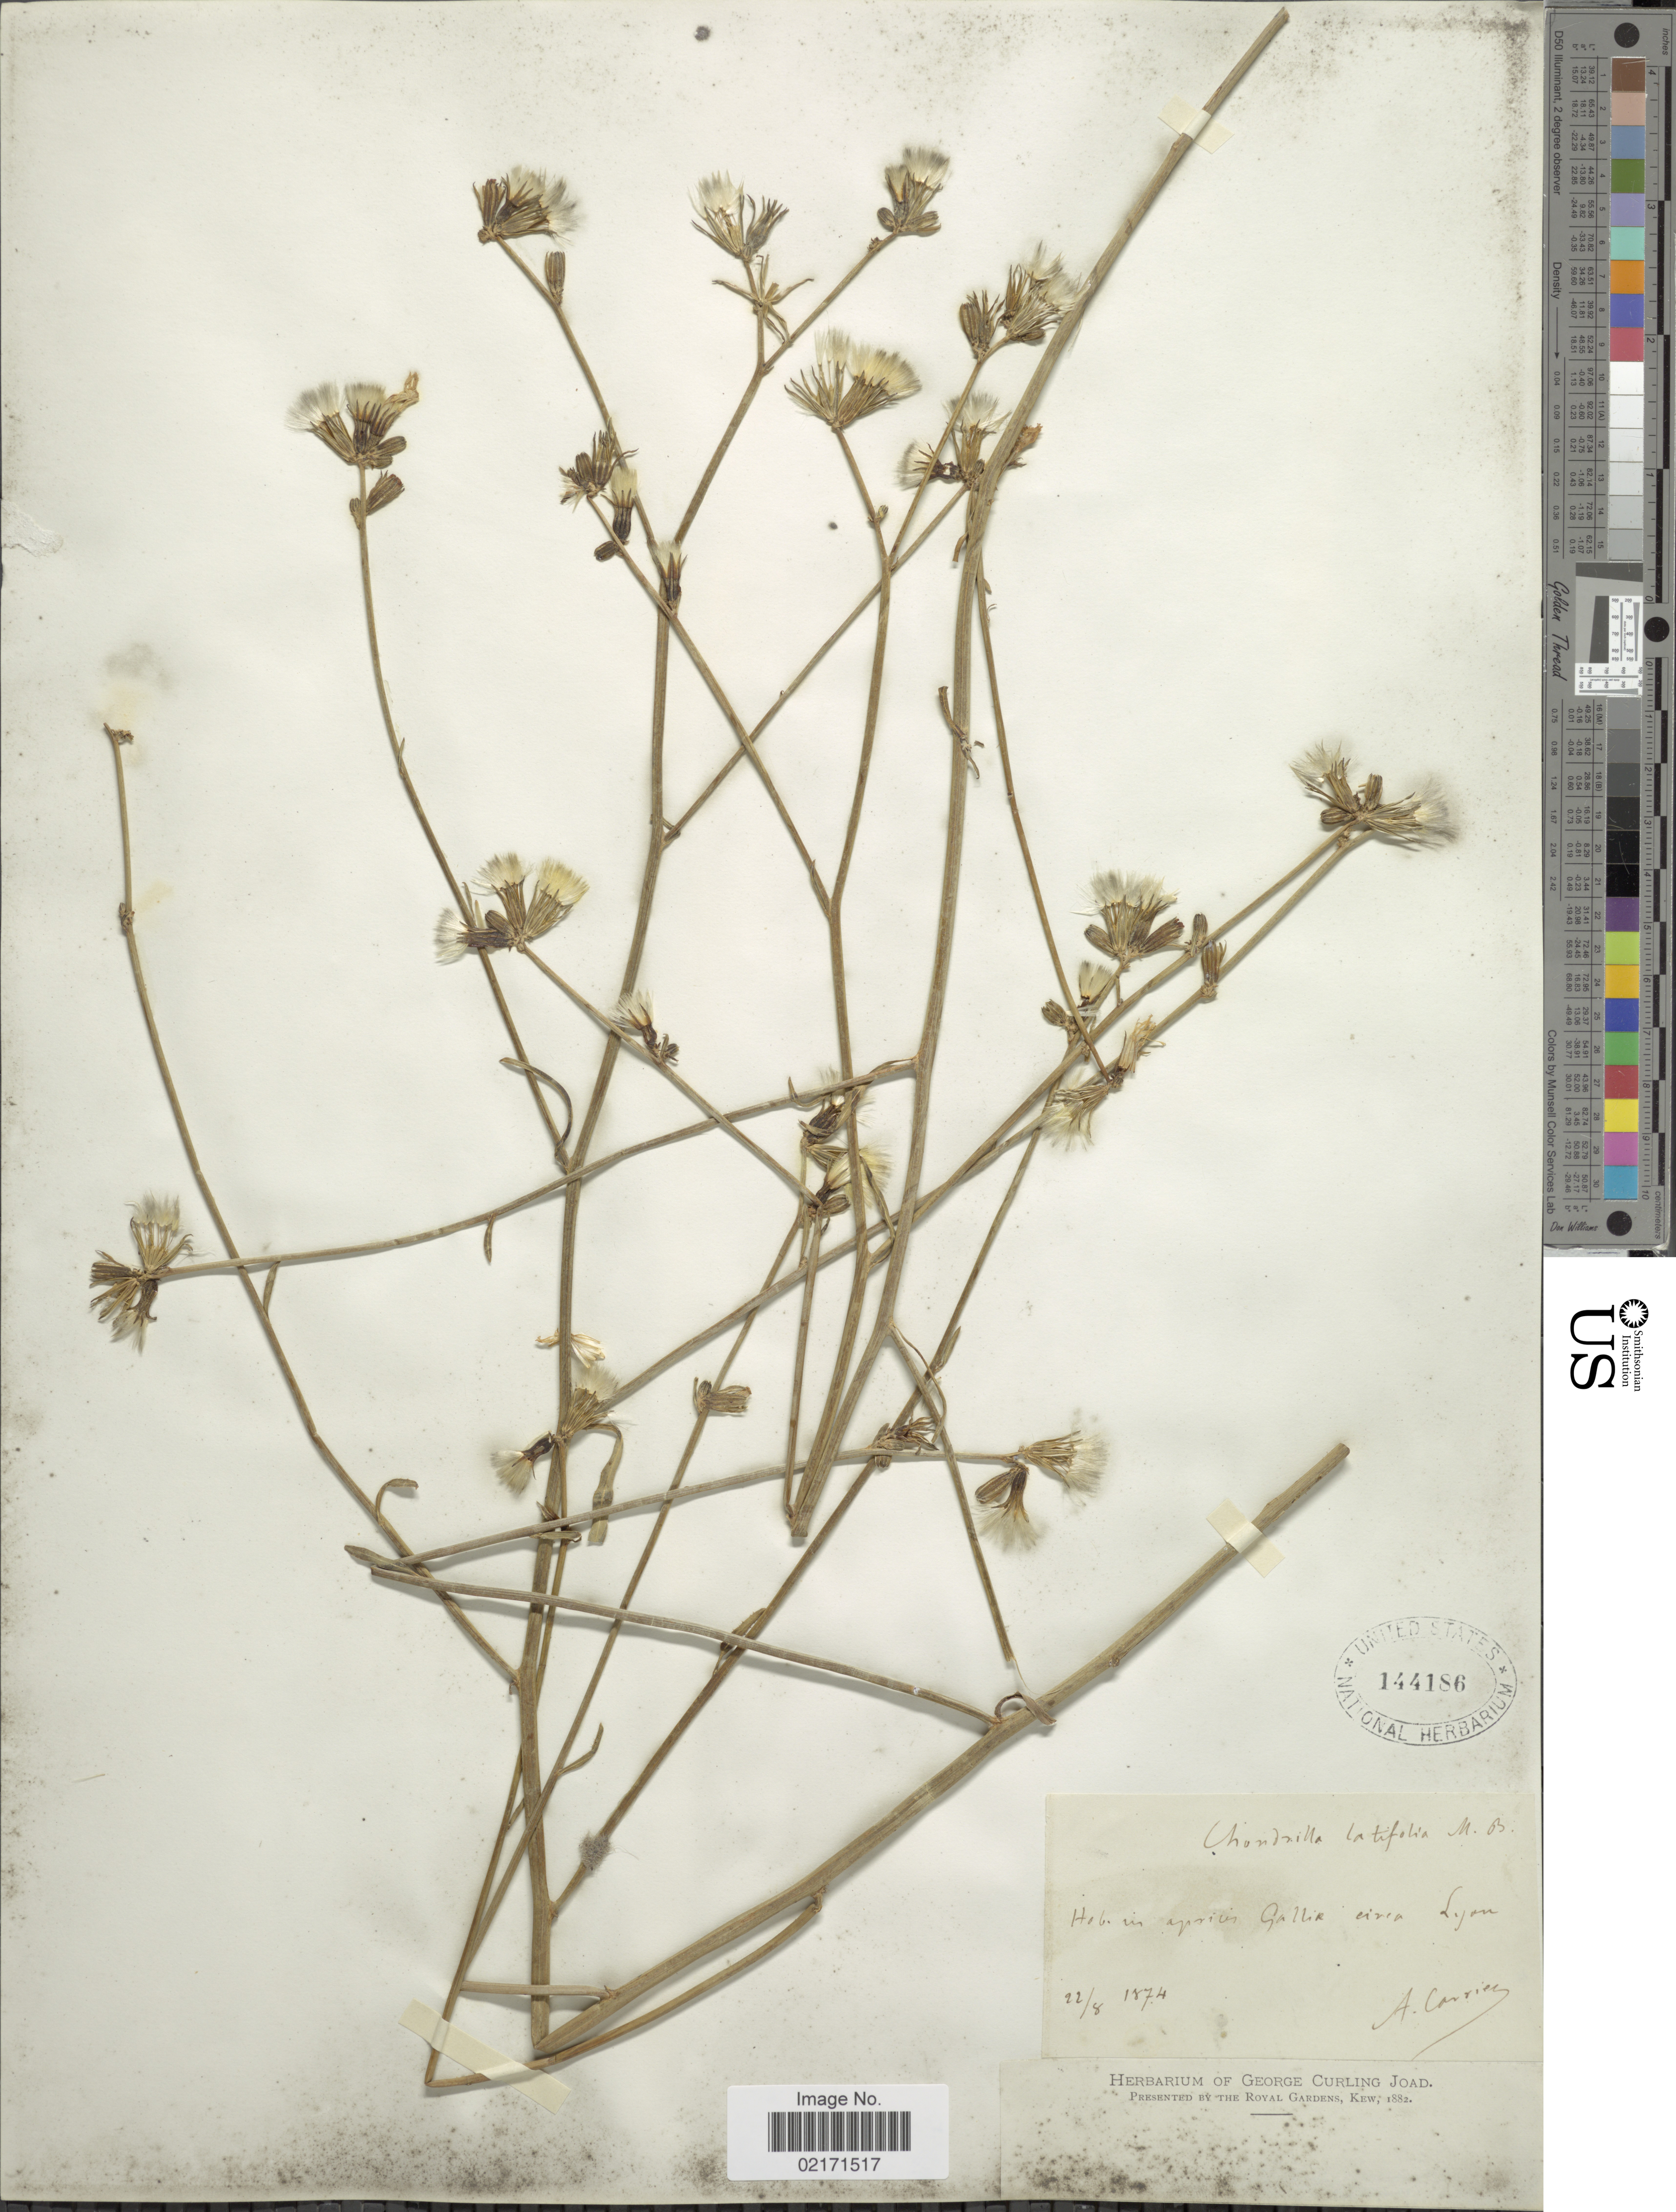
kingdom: Plantae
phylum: Tracheophyta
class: Magnoliopsida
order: Asterales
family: Asteraceae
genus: Chondrilla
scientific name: Chondrilla latifolia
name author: M. Bieb.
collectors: A. Carriez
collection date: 1874-08-22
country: France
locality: In agricis Gallir [interpreted] circa Lyon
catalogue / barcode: US 144186